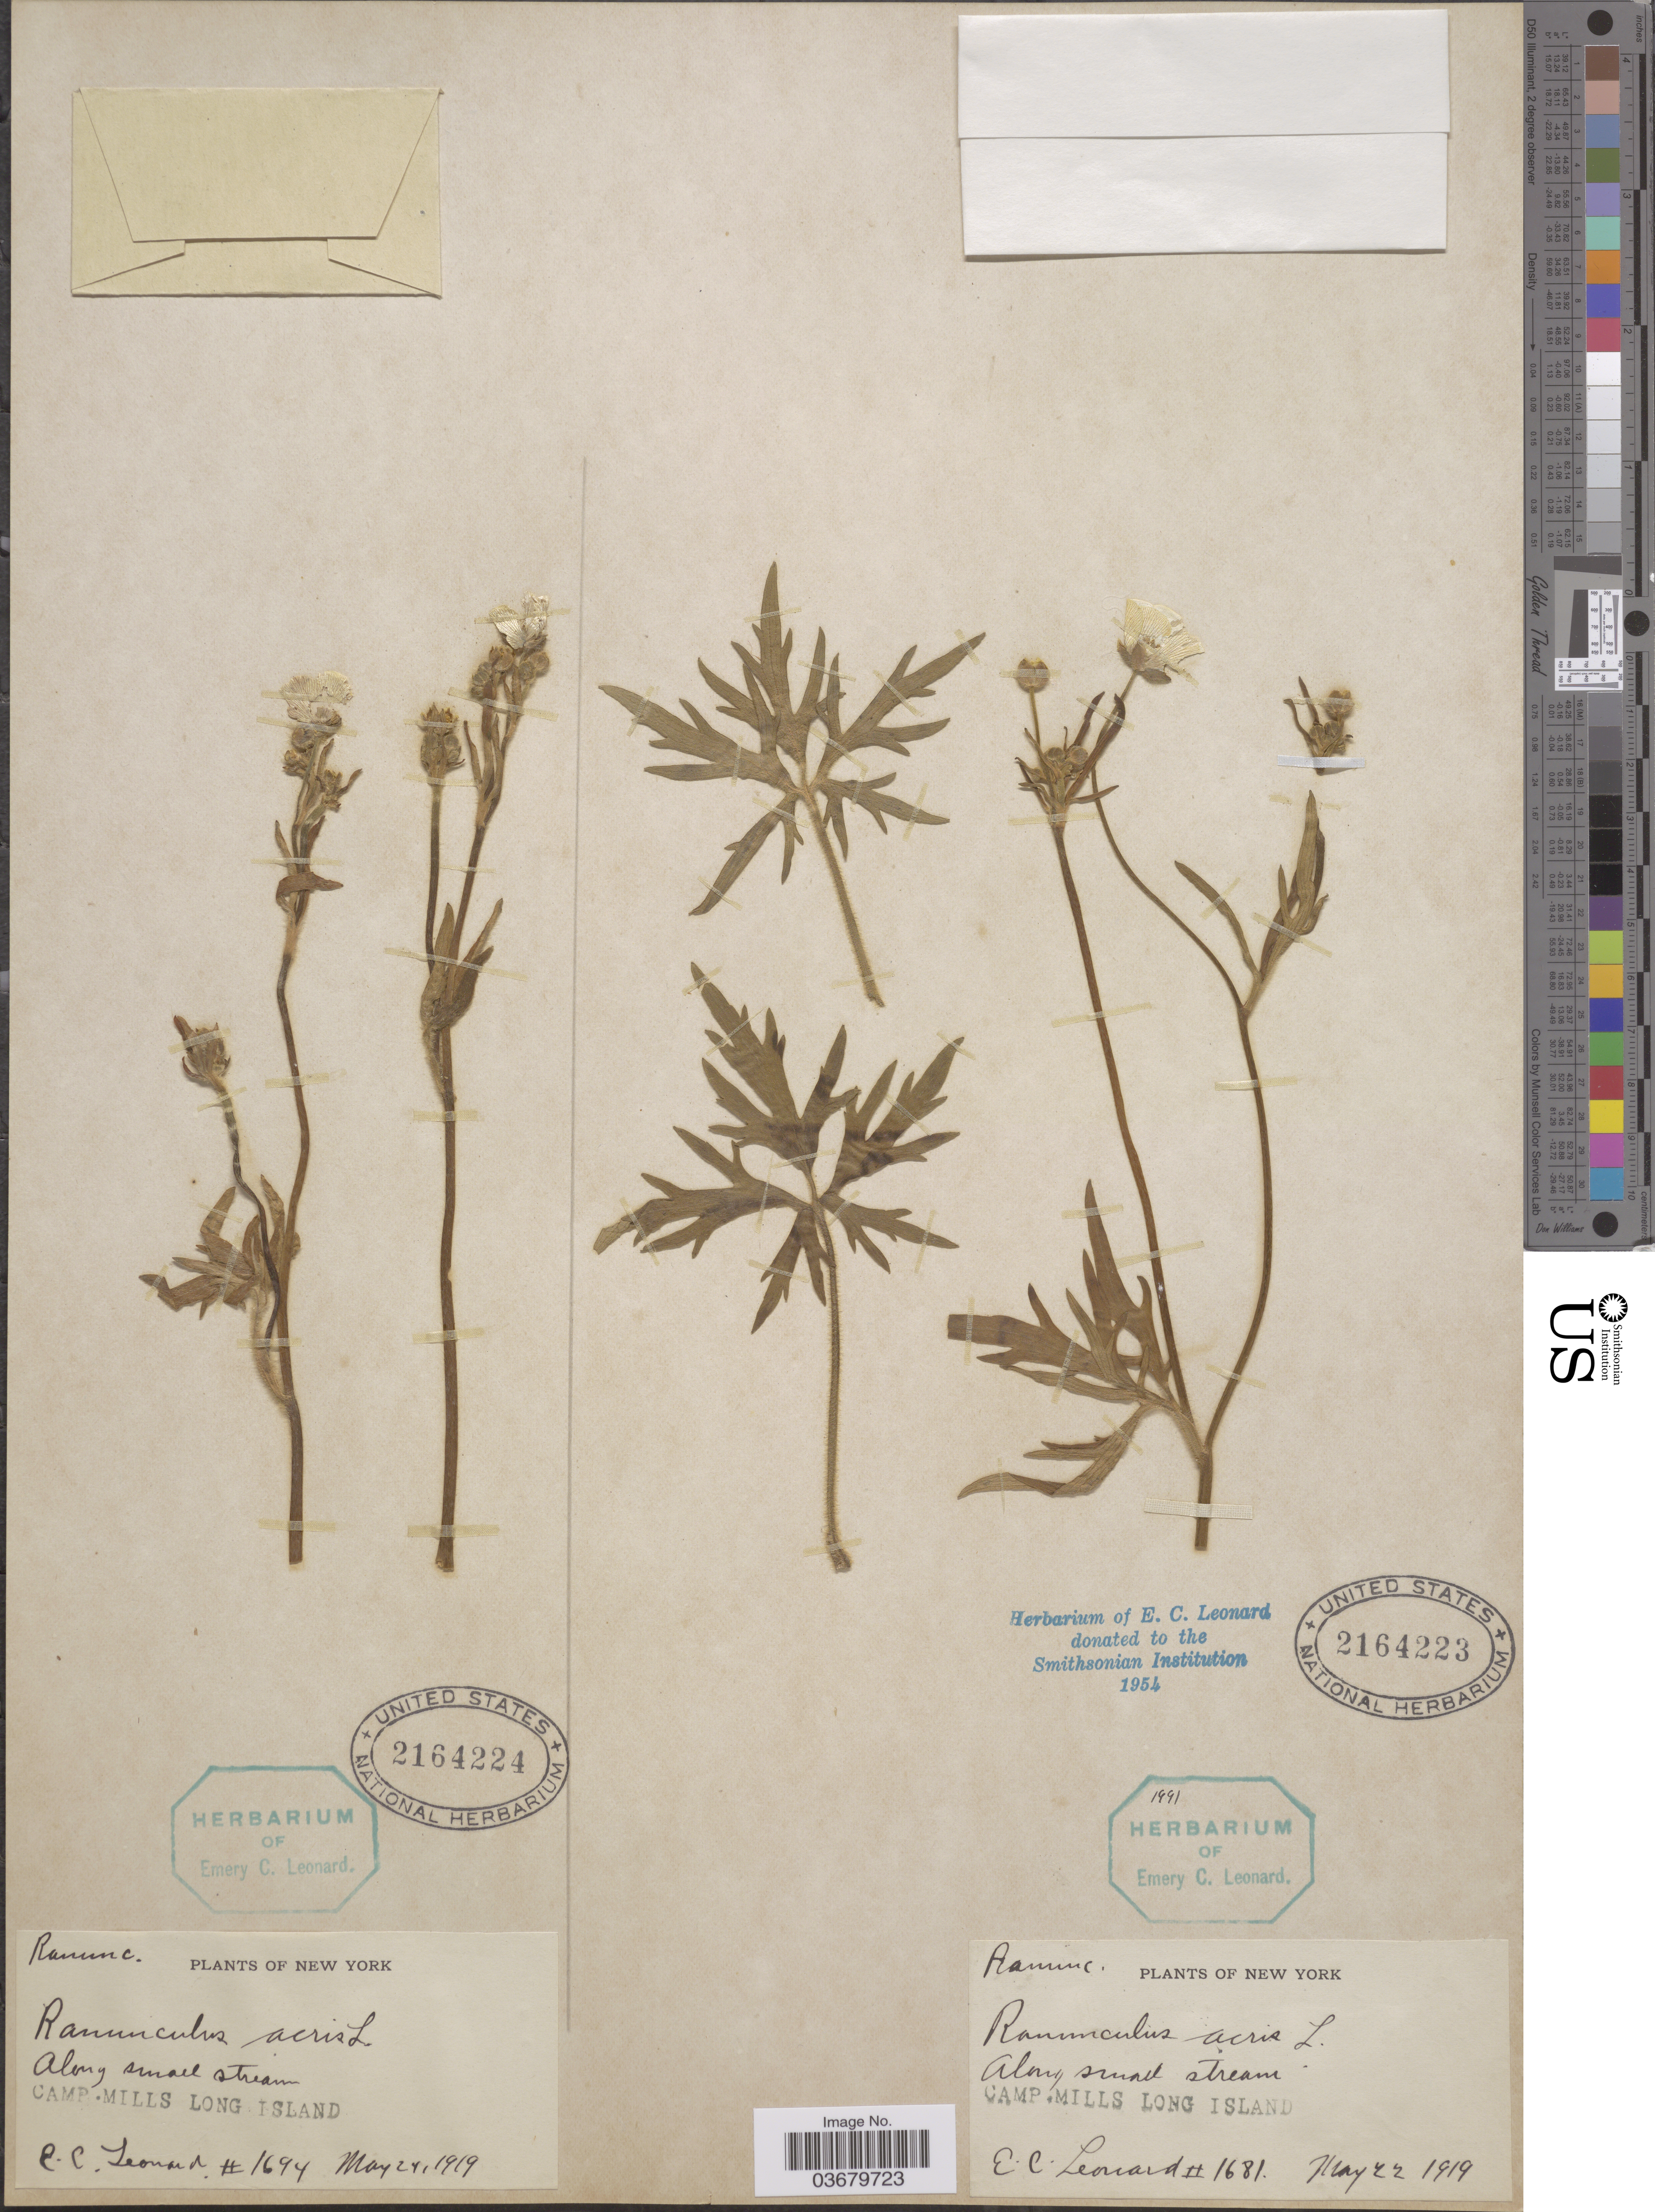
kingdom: Plantae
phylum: Tracheophyta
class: Magnoliopsida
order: Ranunculales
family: Ranunculaceae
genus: Ranunculus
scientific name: Ranunculus acris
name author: L.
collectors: E. C. Leonard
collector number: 1694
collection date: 1919-05-24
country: United States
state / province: New York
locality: Along small stream. Camp Millis Long Island.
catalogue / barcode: US 2164224-2